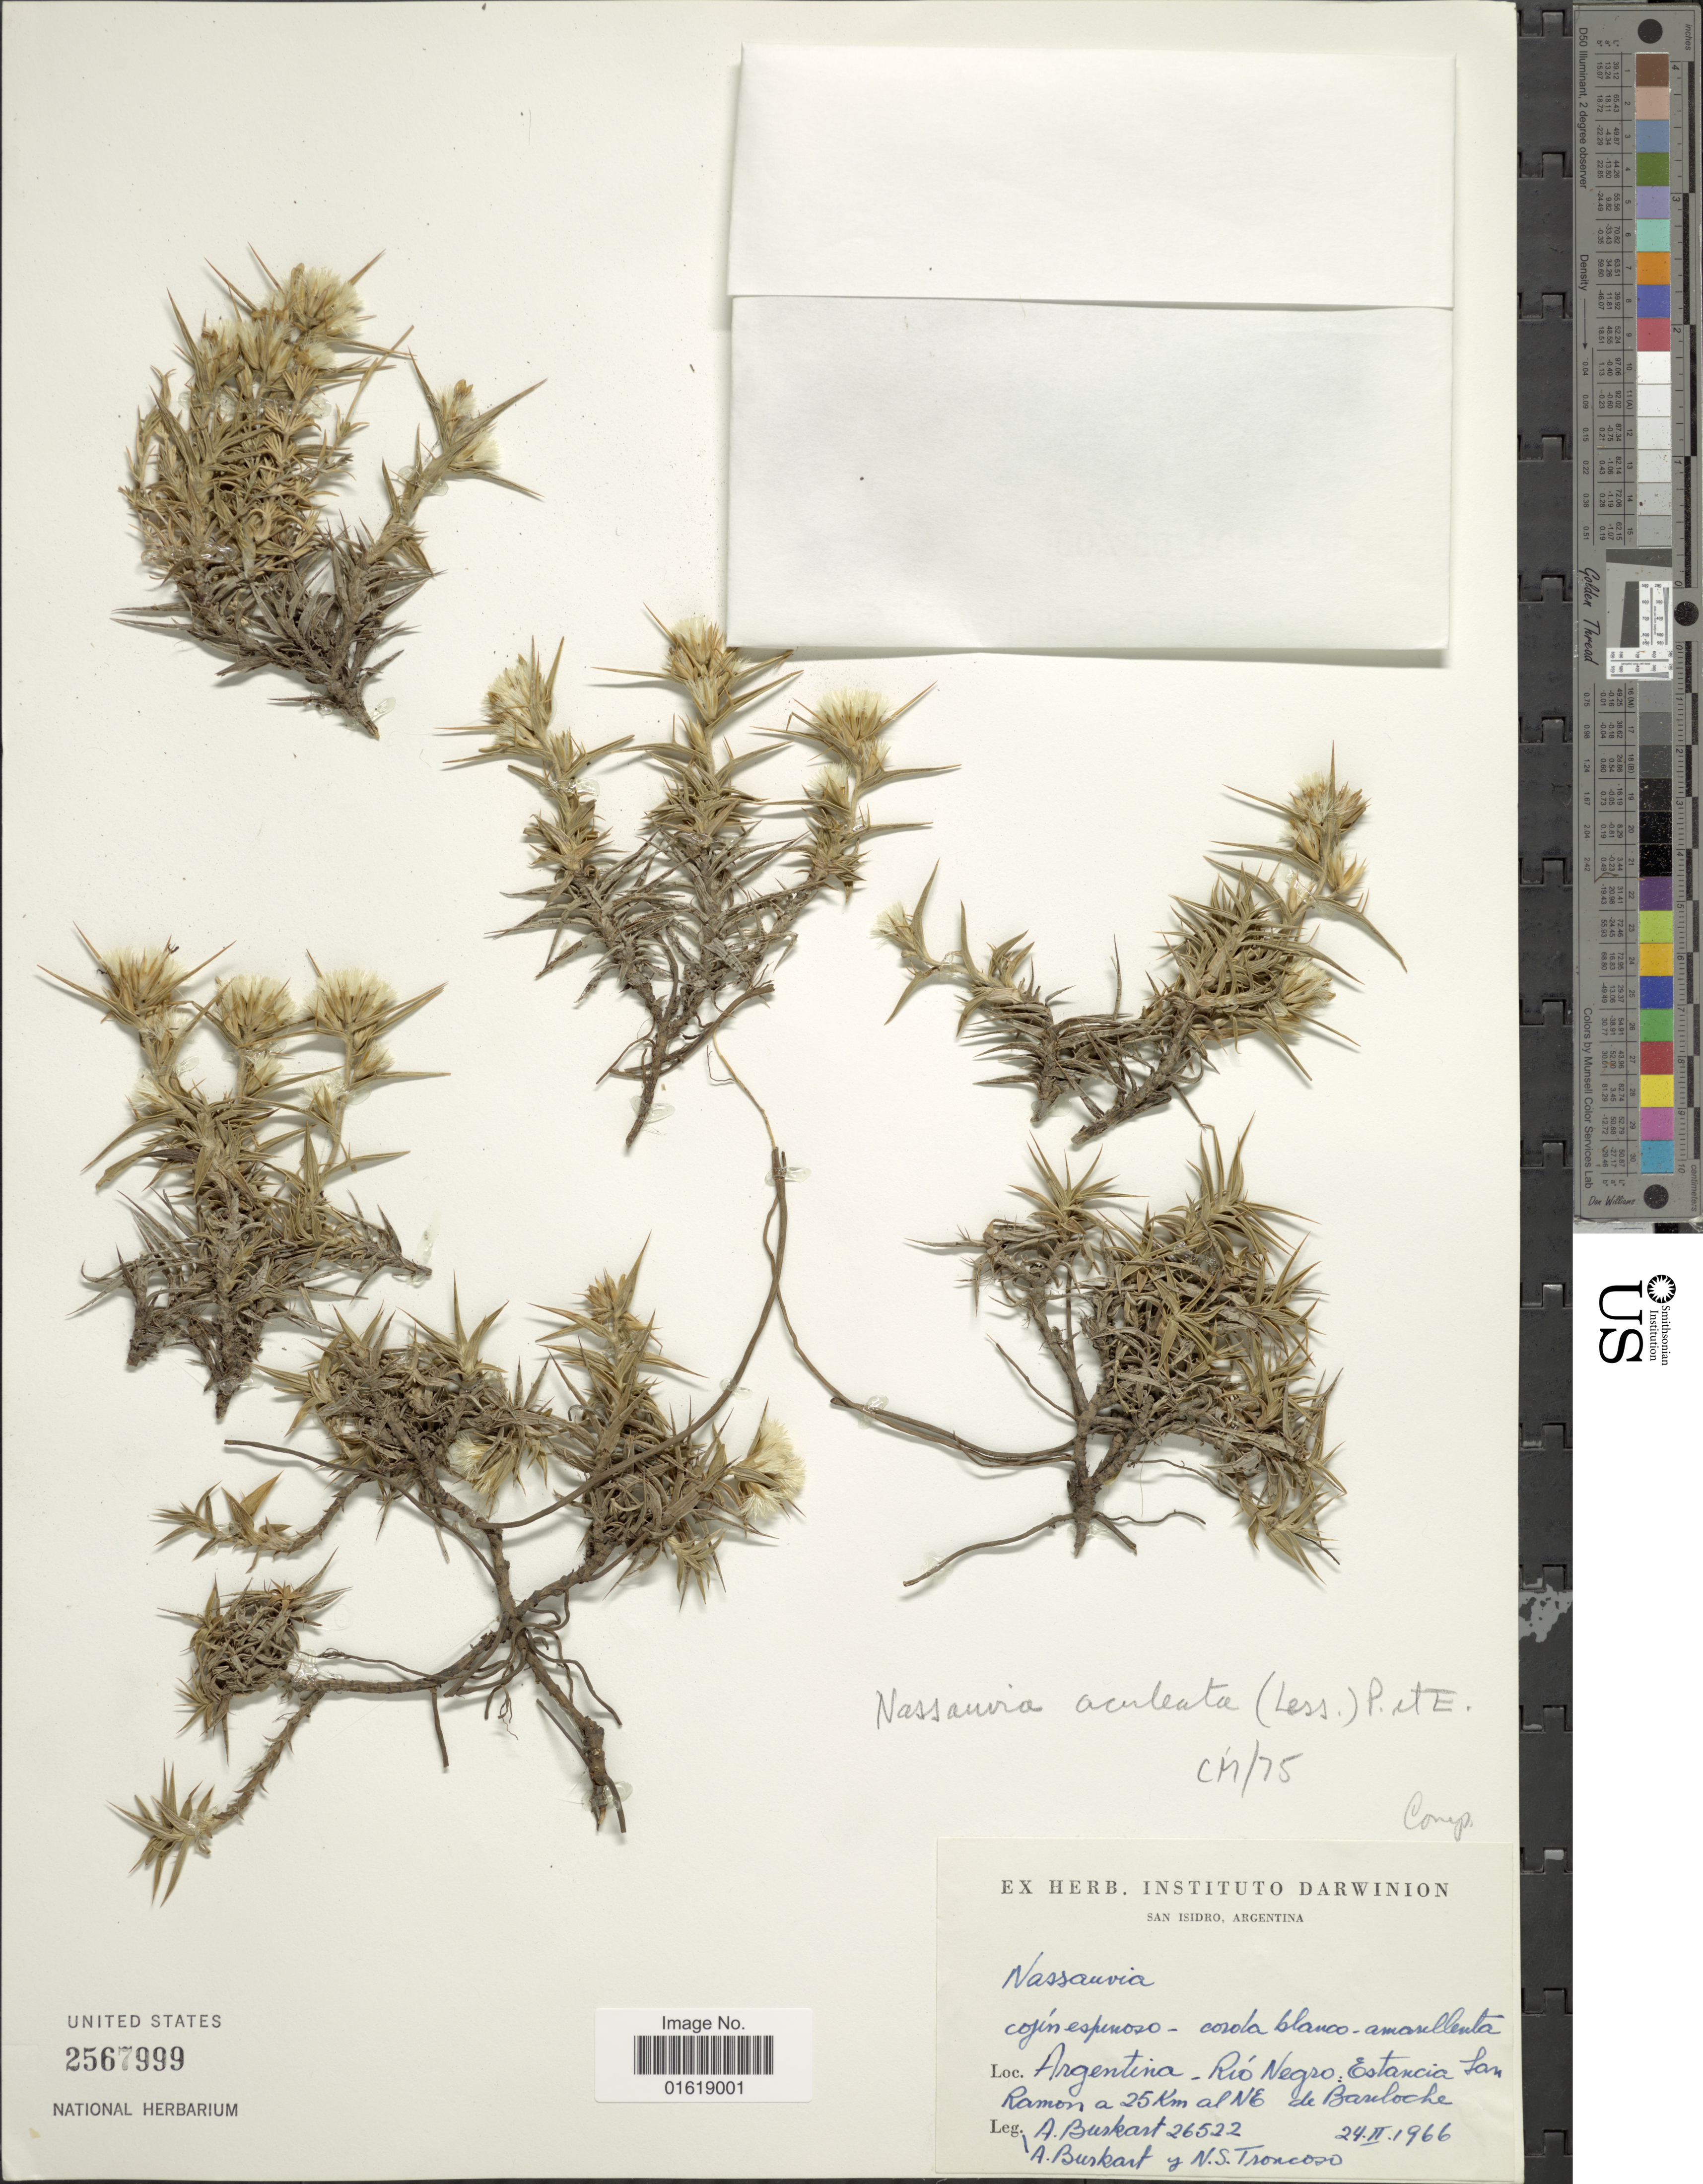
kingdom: Plantae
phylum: Tracheophyta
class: Magnoliopsida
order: Asterales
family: Asteraceae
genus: Nassauvia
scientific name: Nassauvia aculeata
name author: (Less.) Poepp. & Endl.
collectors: A. E. Burkart & N. Troncoso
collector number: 26522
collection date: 1966-02-24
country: Argentina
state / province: Rio Negro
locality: Estancia San Ramon a 25 Km al NE de Bariloche.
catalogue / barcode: US 2567999